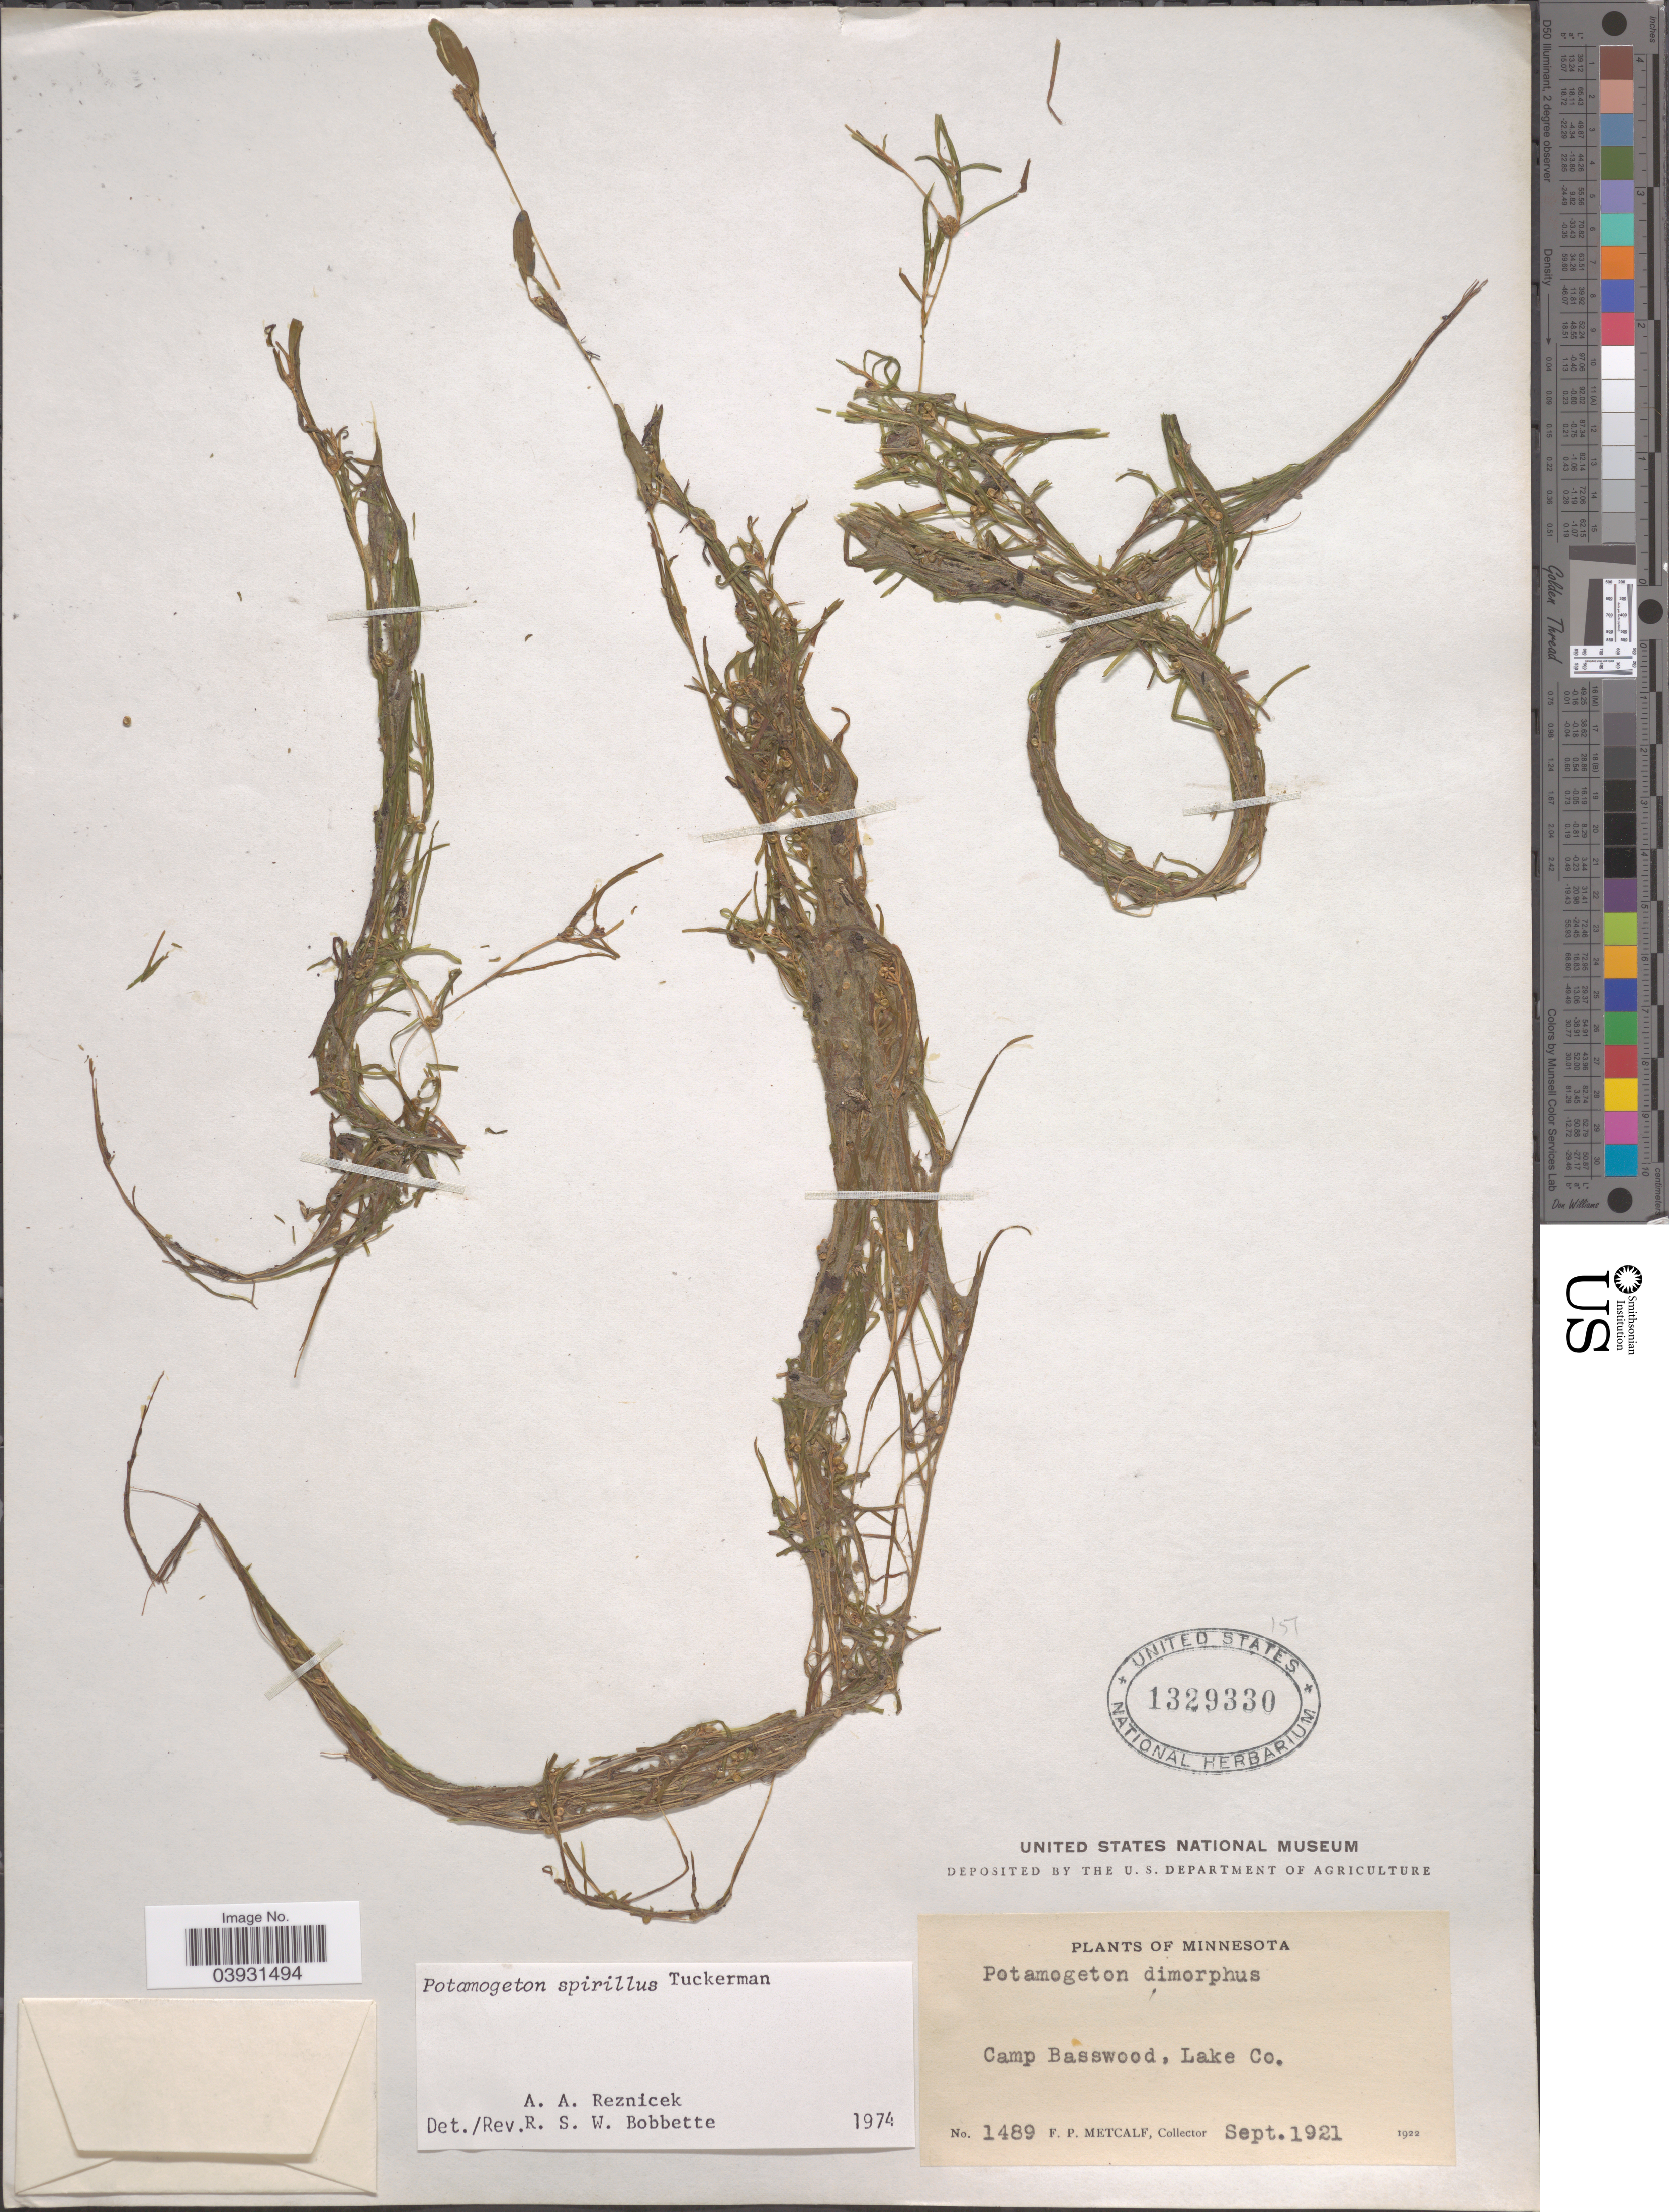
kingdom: Plantae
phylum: Tracheophyta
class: Liliopsida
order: Alismatales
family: Potamogetonaceae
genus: Potamogeton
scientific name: Potamogeton spirillus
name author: Tuck.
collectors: F. Metcalf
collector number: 1489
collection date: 1921-09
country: United States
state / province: Minnesota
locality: Camp Basswood, Lake Co.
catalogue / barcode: US 1329330